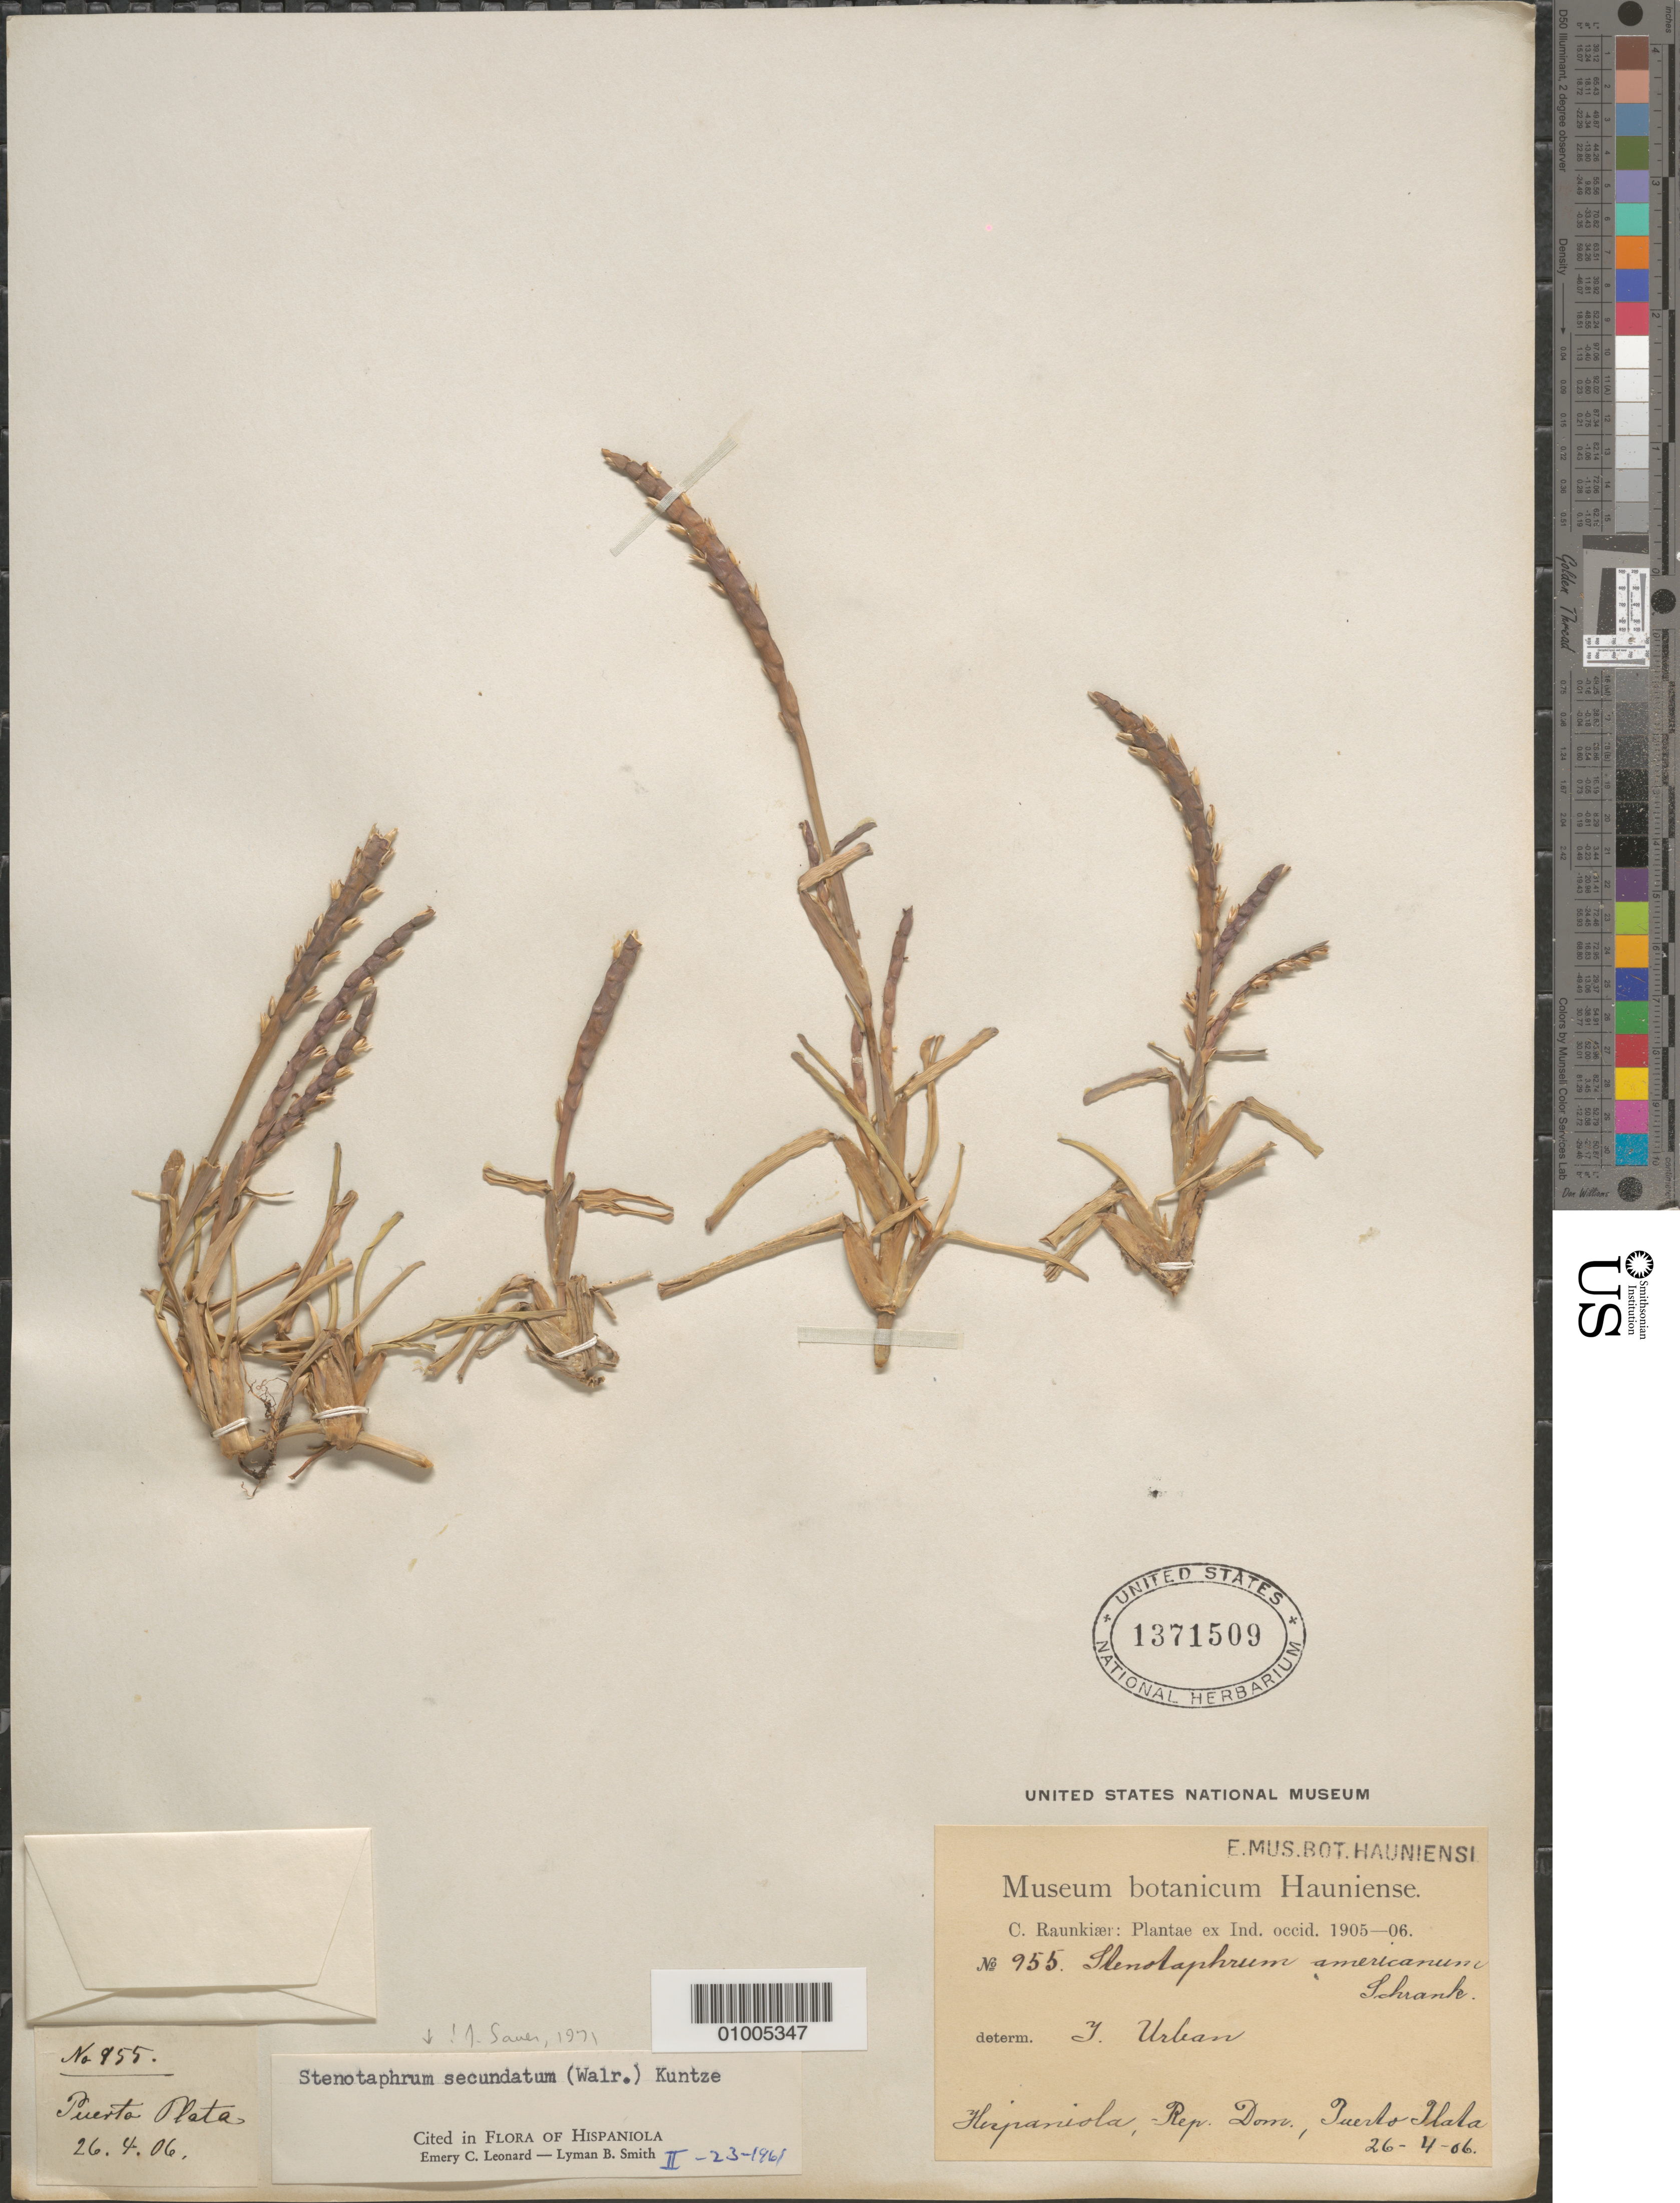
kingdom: Plantae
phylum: Tracheophyta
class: Liliopsida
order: Poales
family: Poaceae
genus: Stenotaphrum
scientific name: Stenotaphrum secundatum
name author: (Walter) Kuntze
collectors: C. C. Raunkiaer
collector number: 955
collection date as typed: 26 Apr 1906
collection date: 1906-04-26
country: Dominican Republic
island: Hispaniola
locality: Hispaniola. Puerto Hala.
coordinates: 0 N, 0 E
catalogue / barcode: US 1371509